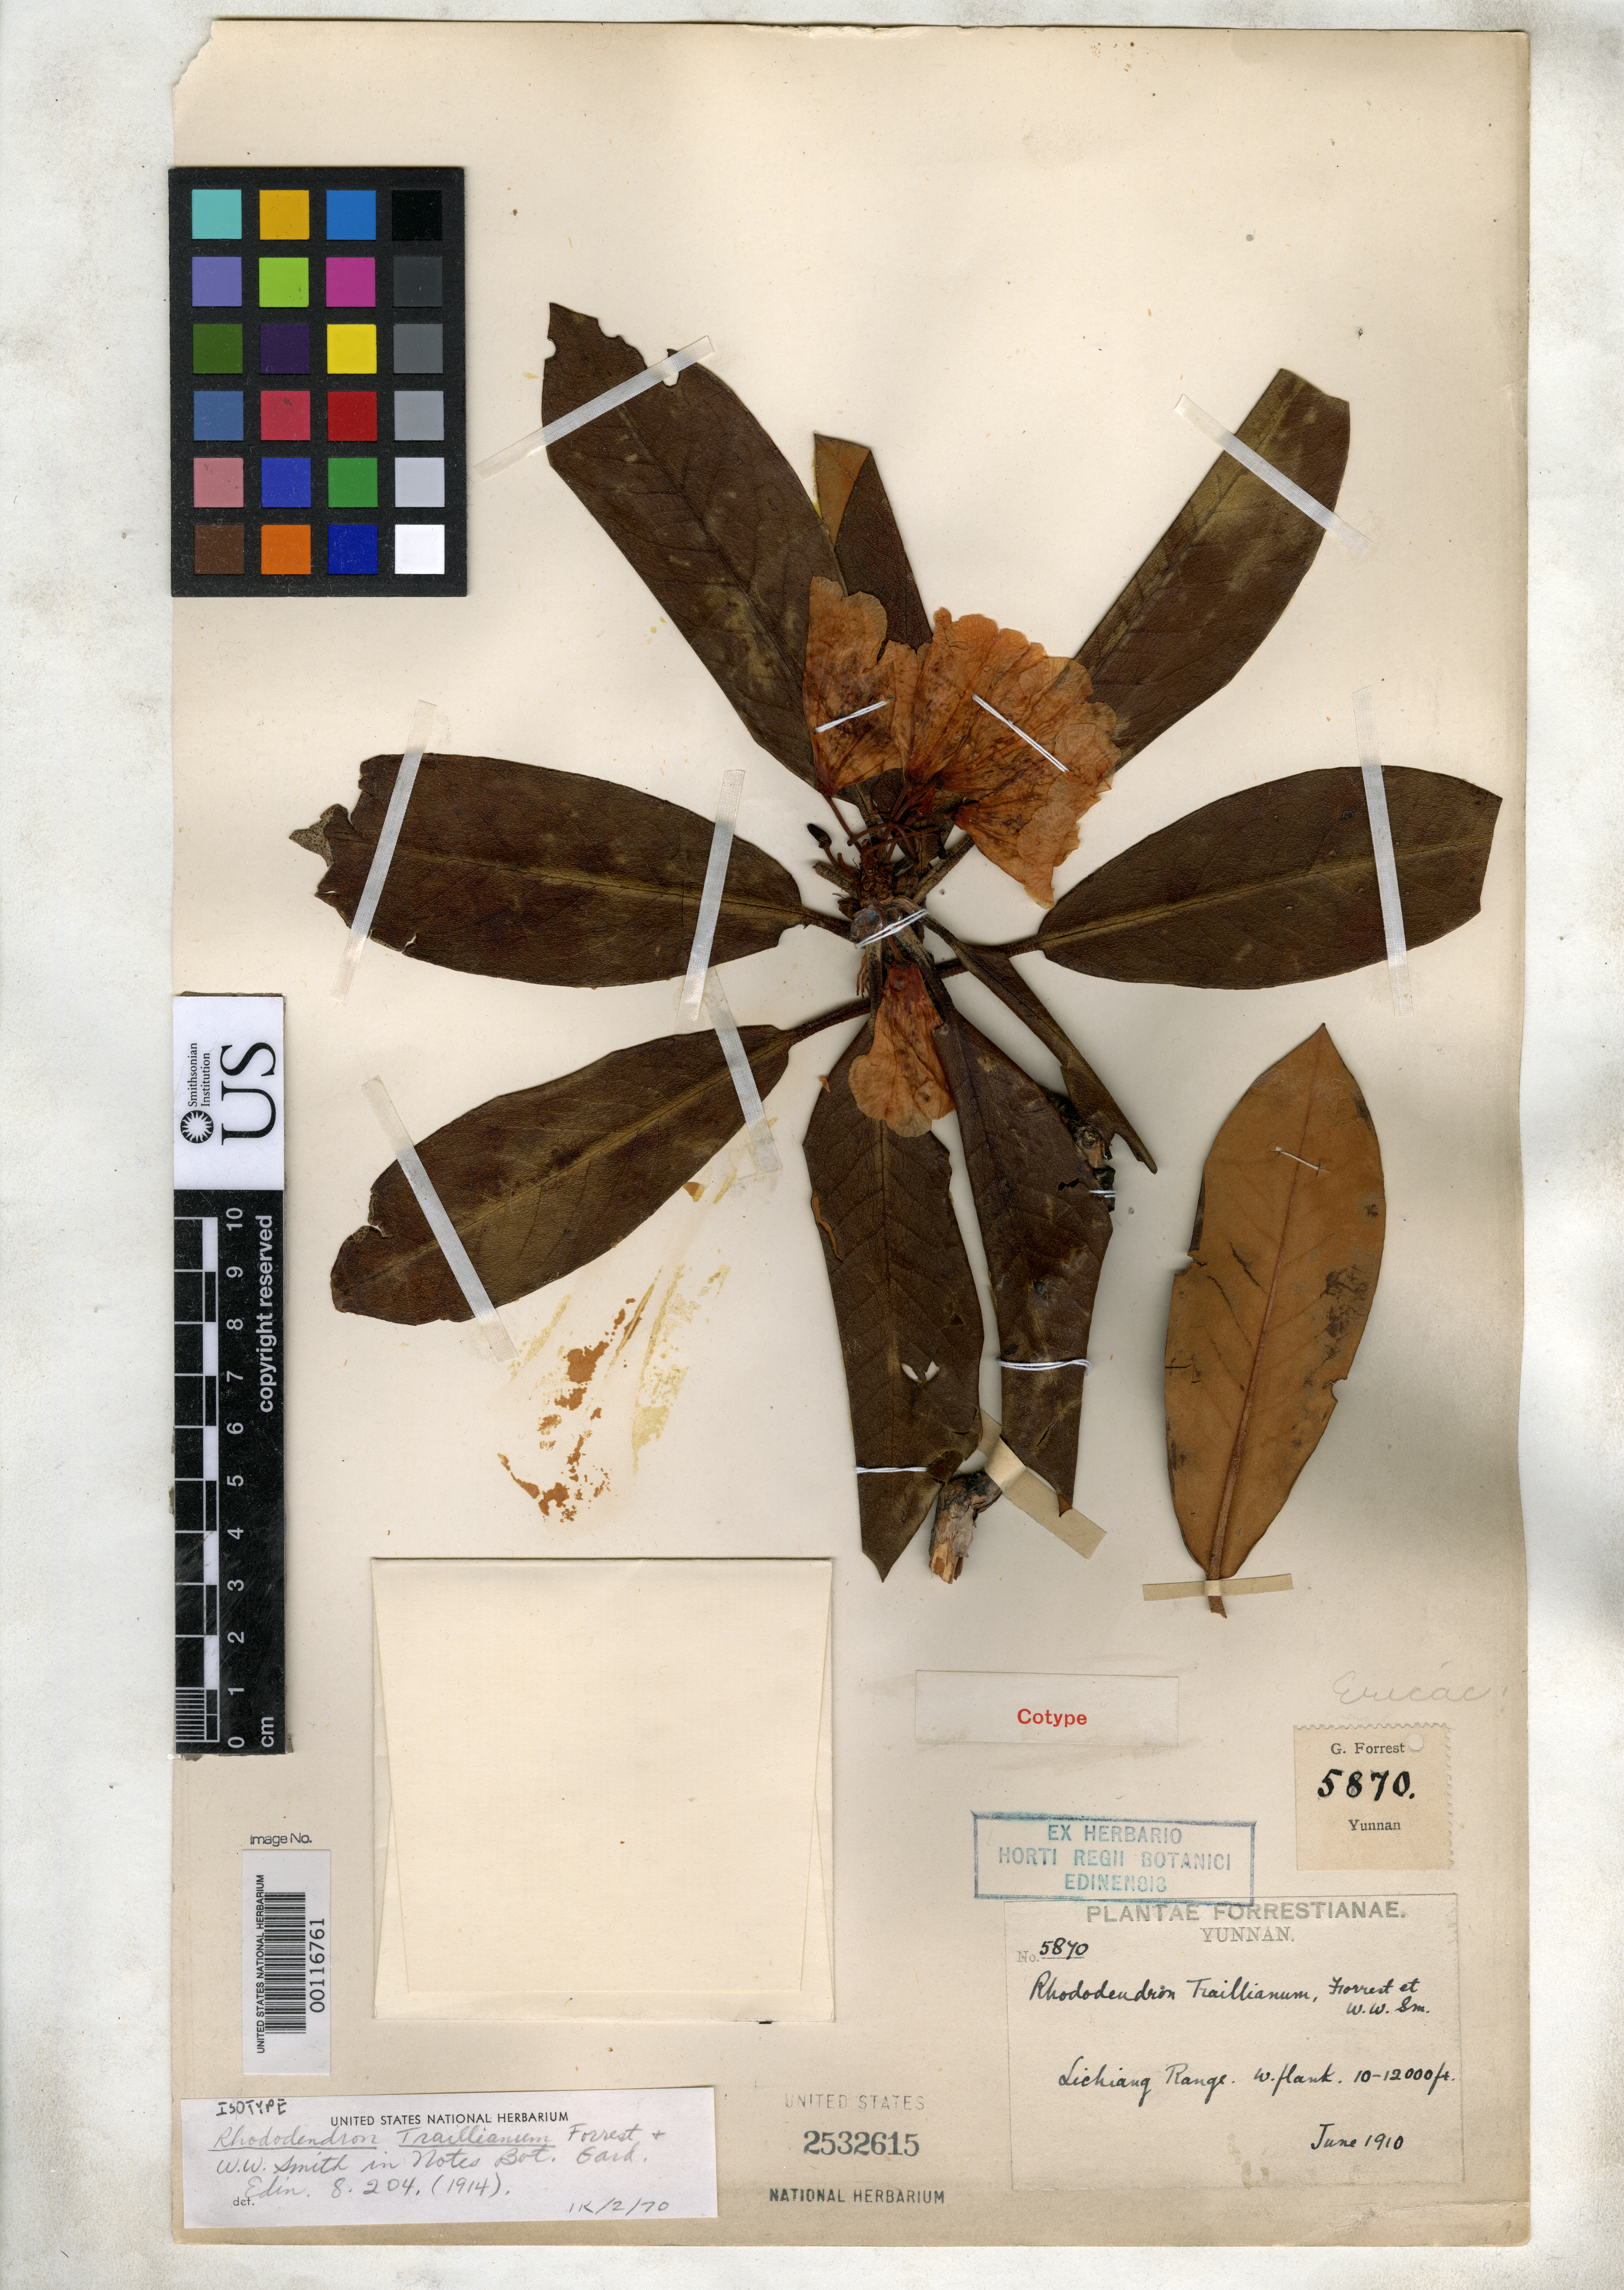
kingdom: Plantae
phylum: Tracheophyta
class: Magnoliopsida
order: Ericales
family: Ericaceae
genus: Rhododendron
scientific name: Rhododendron traillianum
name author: Forrest & W.W. Sm.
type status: Isotype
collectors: G. Forrest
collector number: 5870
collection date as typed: Jun 1910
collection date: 1910-06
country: China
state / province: Yunnan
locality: Lichiang Range.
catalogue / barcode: US 2532615